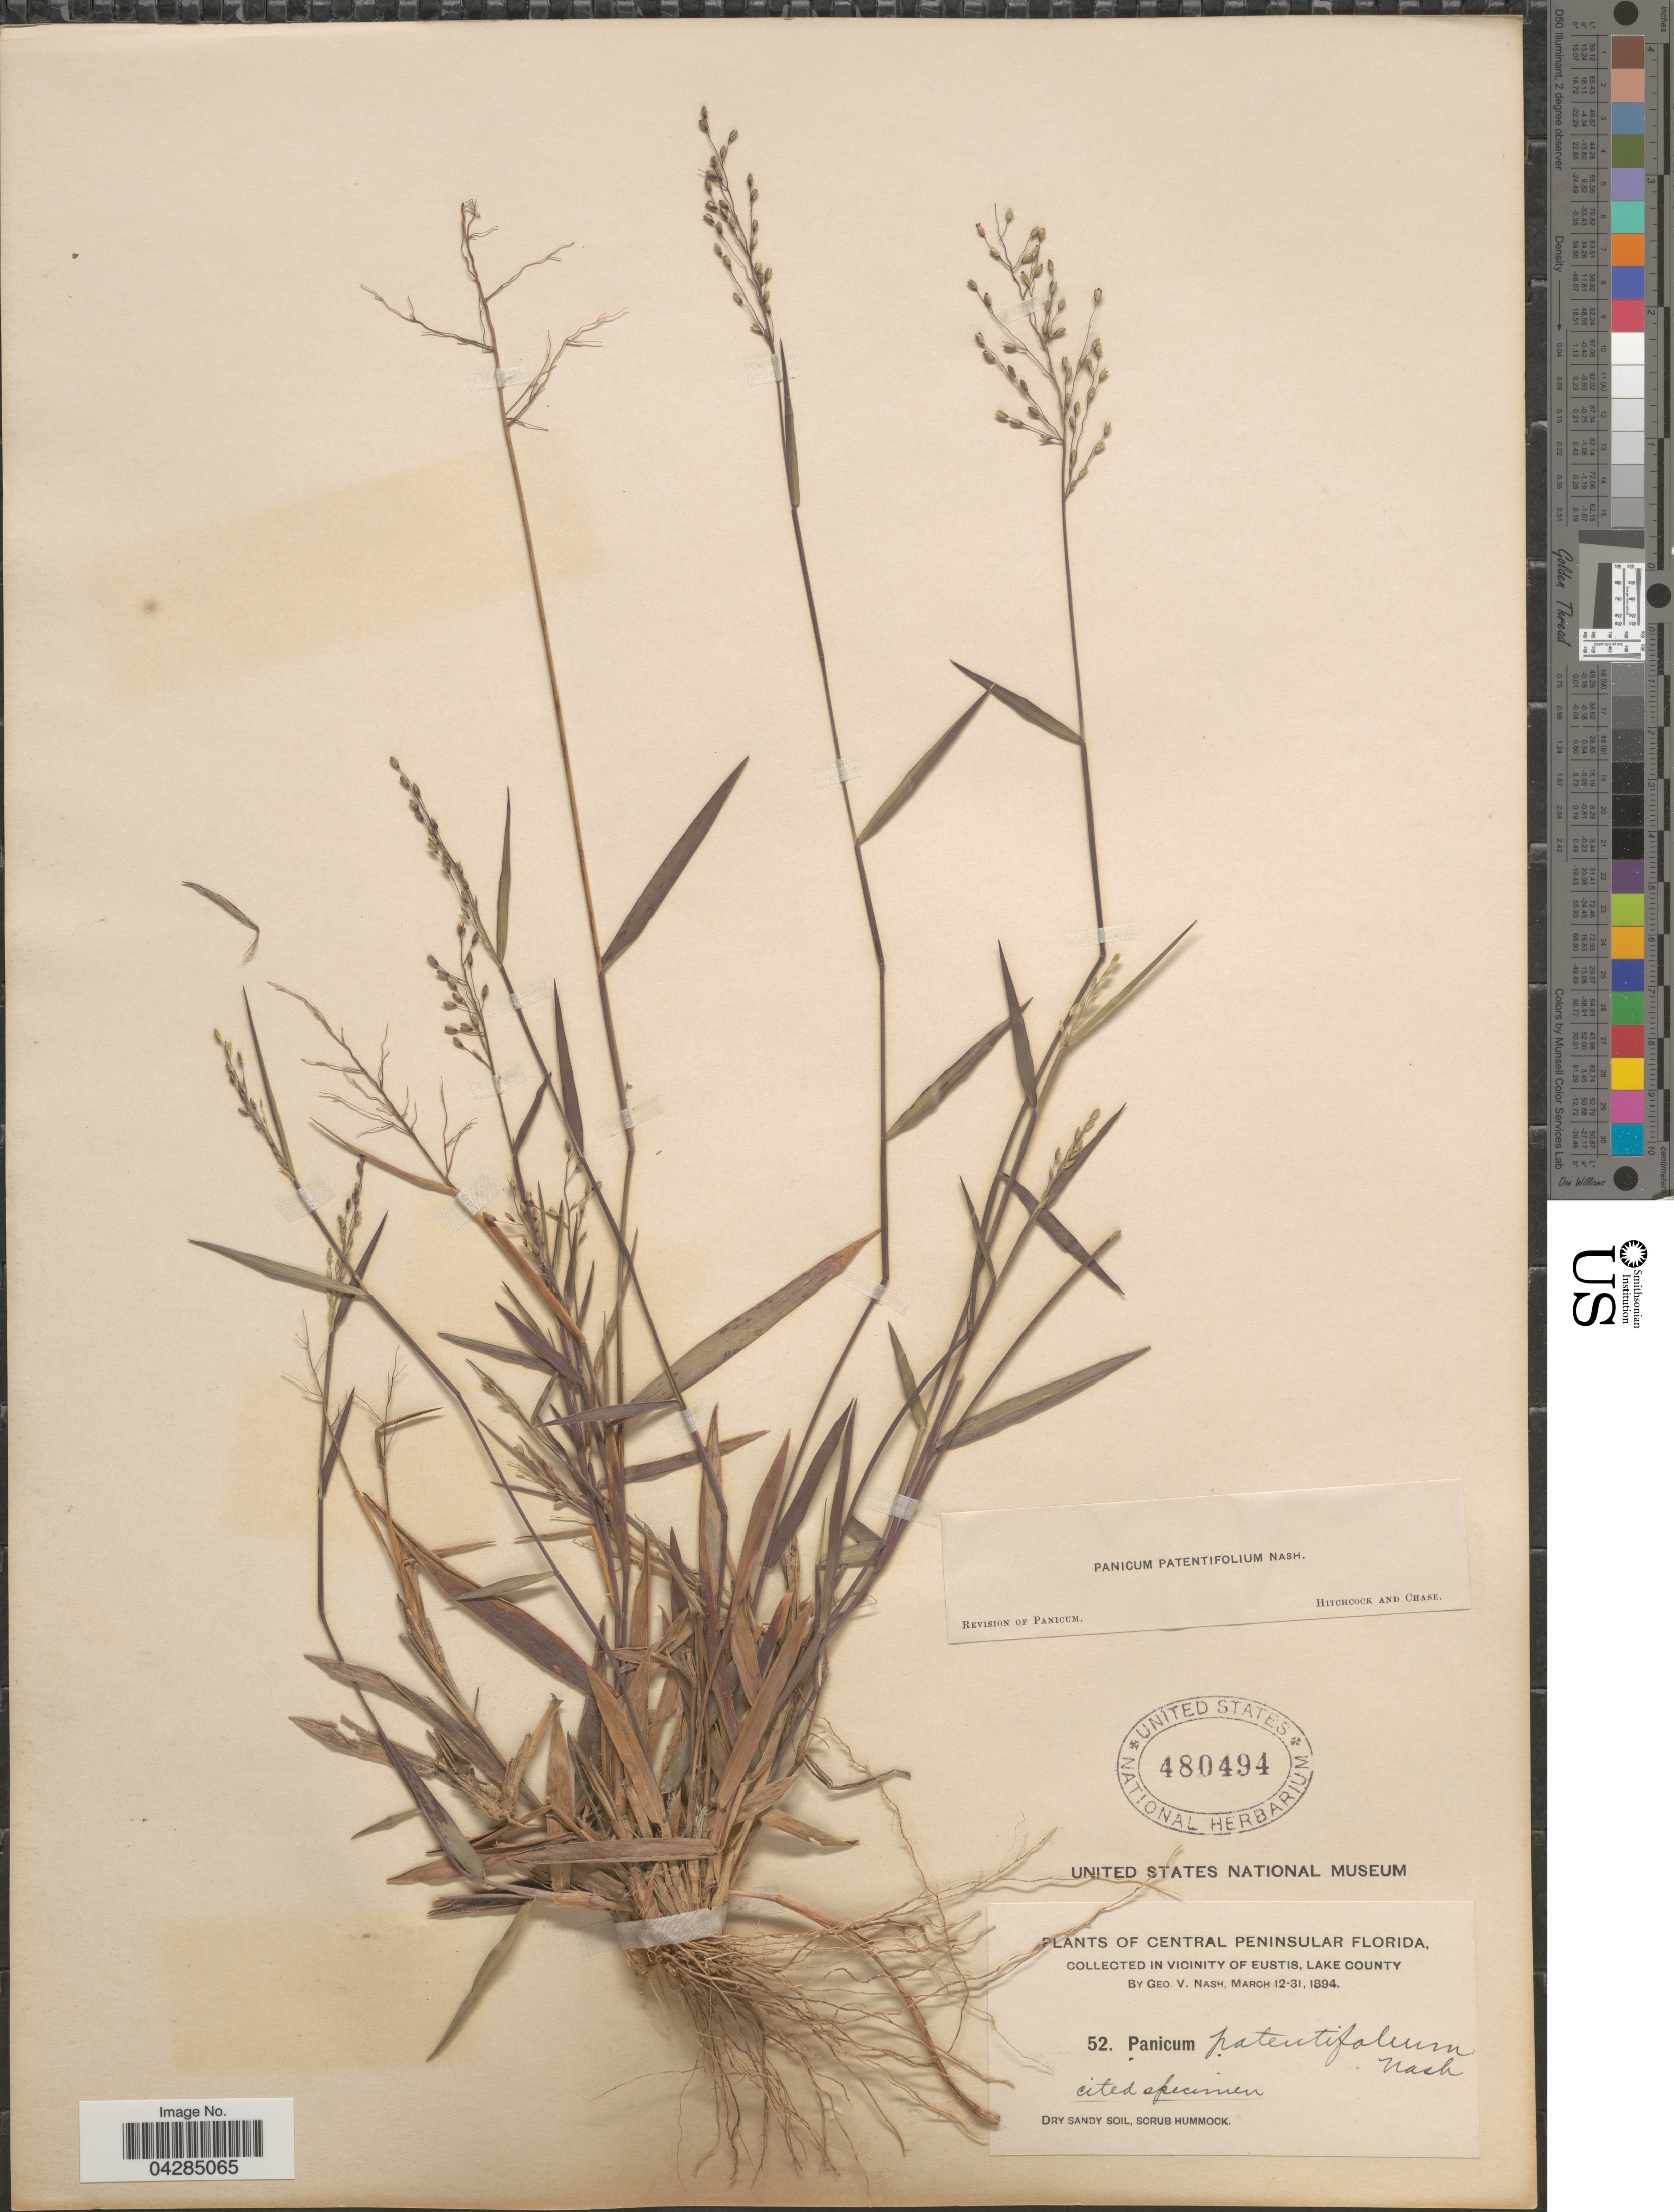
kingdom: Plantae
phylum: Tracheophyta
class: Liliopsida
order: Poales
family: Poaceae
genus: Dichanthelium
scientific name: Dichanthelium portoricense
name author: (Desv. ex Ham.) B.F. Hansen & Wunderlin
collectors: G. V. Nash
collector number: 52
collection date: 1894-03-12/1894-03-31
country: United States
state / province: Florida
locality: Central Peninsular Florida, in vicinity of Eustis, Lake County.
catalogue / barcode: US 480494